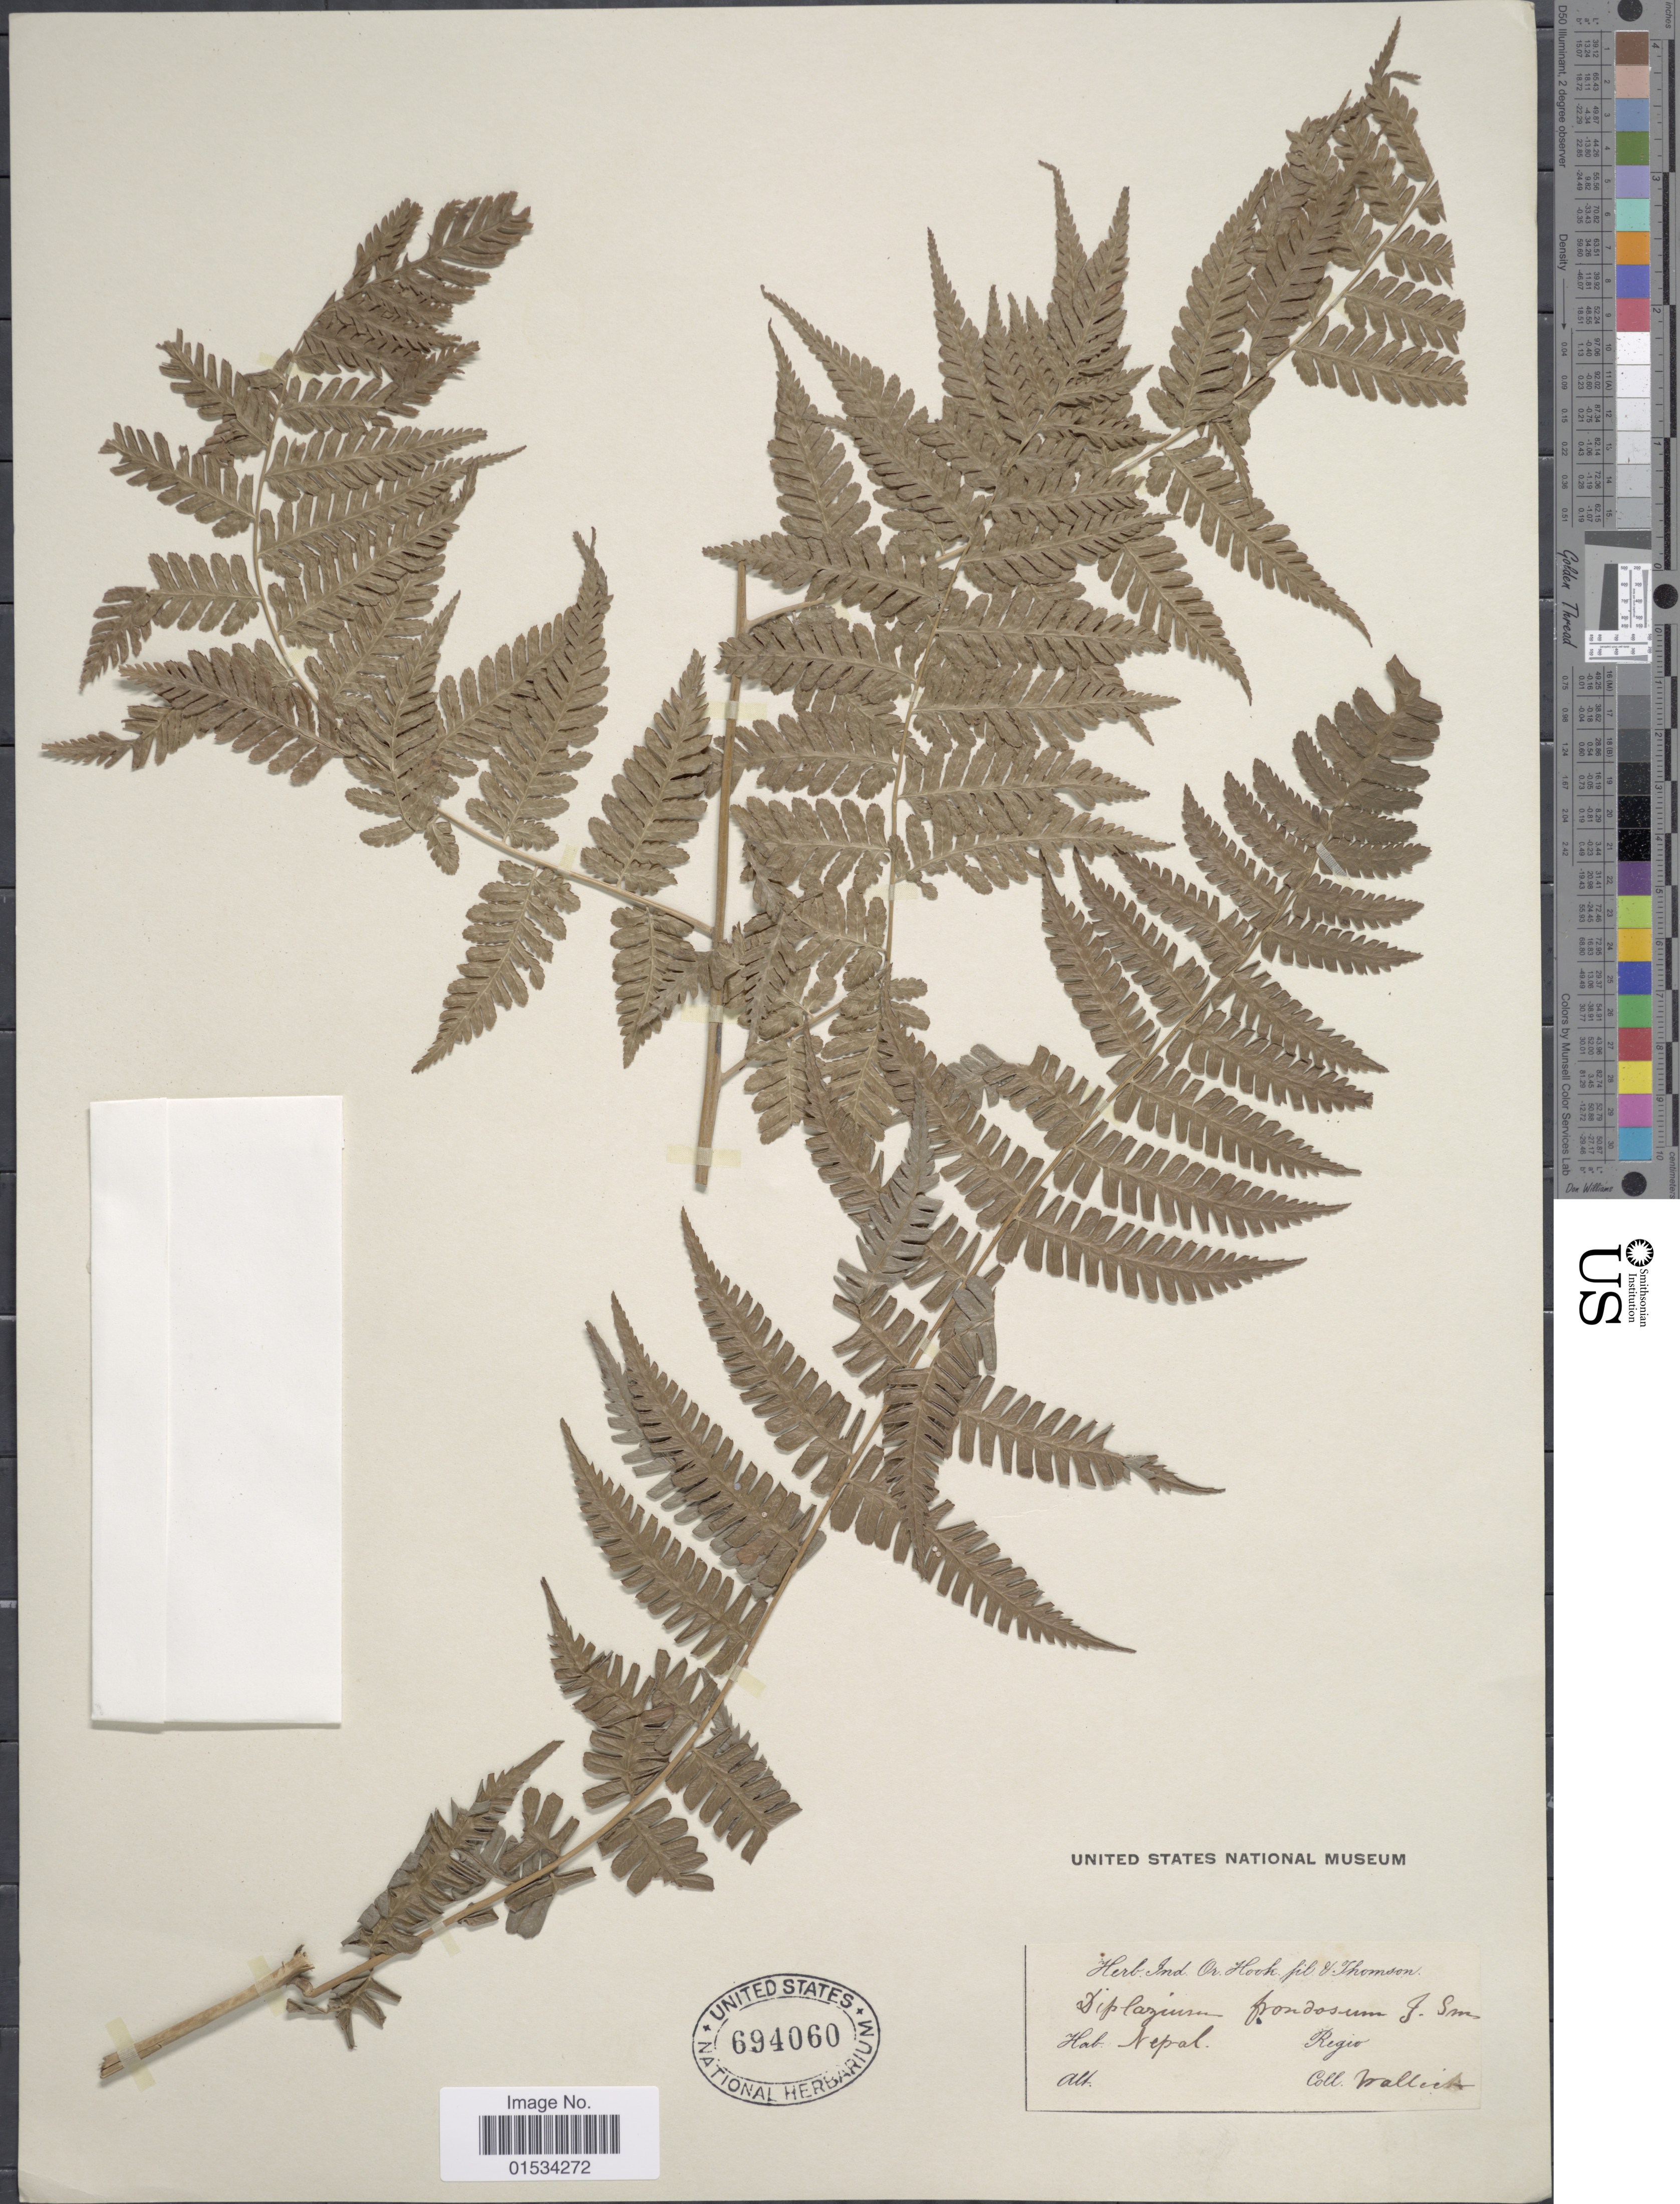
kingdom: Plantae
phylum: Tracheophyta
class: Polypodiopsida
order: Polypodiales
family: Athyriaceae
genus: Diplazium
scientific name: Diplazium sikkimense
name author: (C.B. Clarke) C. Chr.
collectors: A. Waller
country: Nepal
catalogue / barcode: US 694060